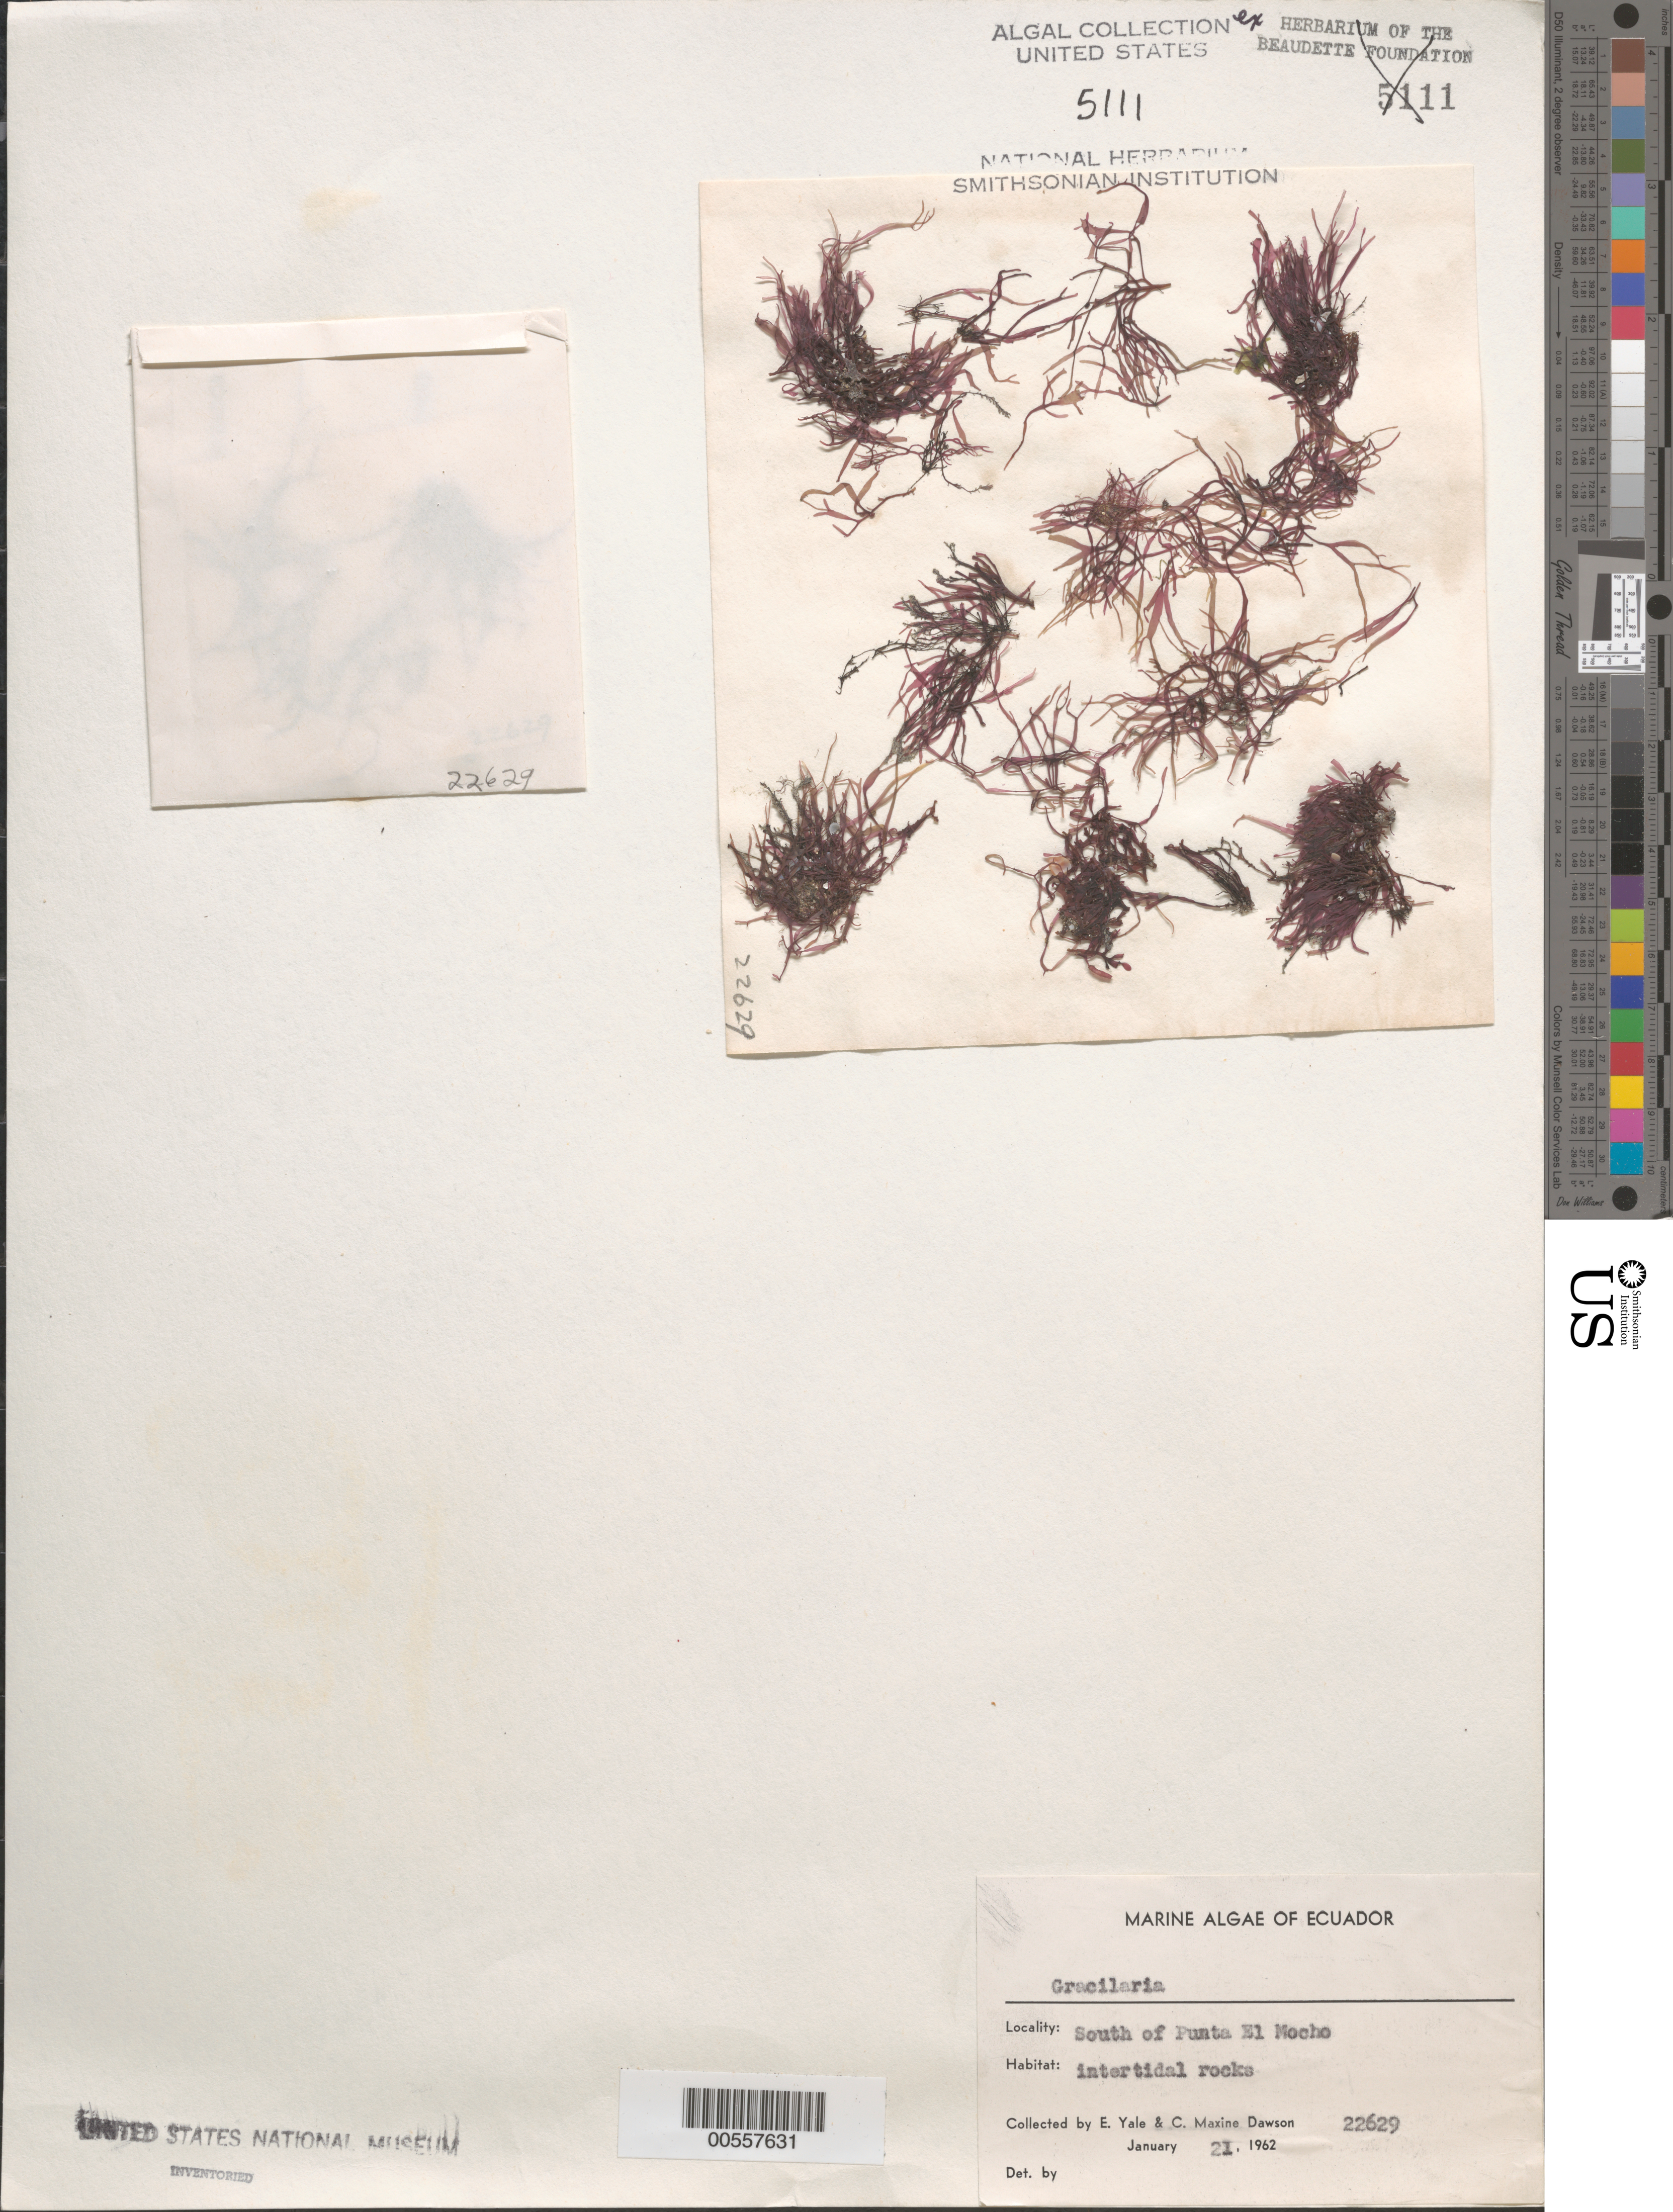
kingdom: Plantae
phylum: Rhodophyta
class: Florideophyceae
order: Gracilariales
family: Gracilariaceae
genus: Gracilaria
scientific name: Gracilaria sp.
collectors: E. Y. Dawson & C. M. Dawson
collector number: EYD 22629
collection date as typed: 21 Jan 1962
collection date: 1962-01-21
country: Ecuador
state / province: Guayas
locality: South of Punta el Mocho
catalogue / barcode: US 5111